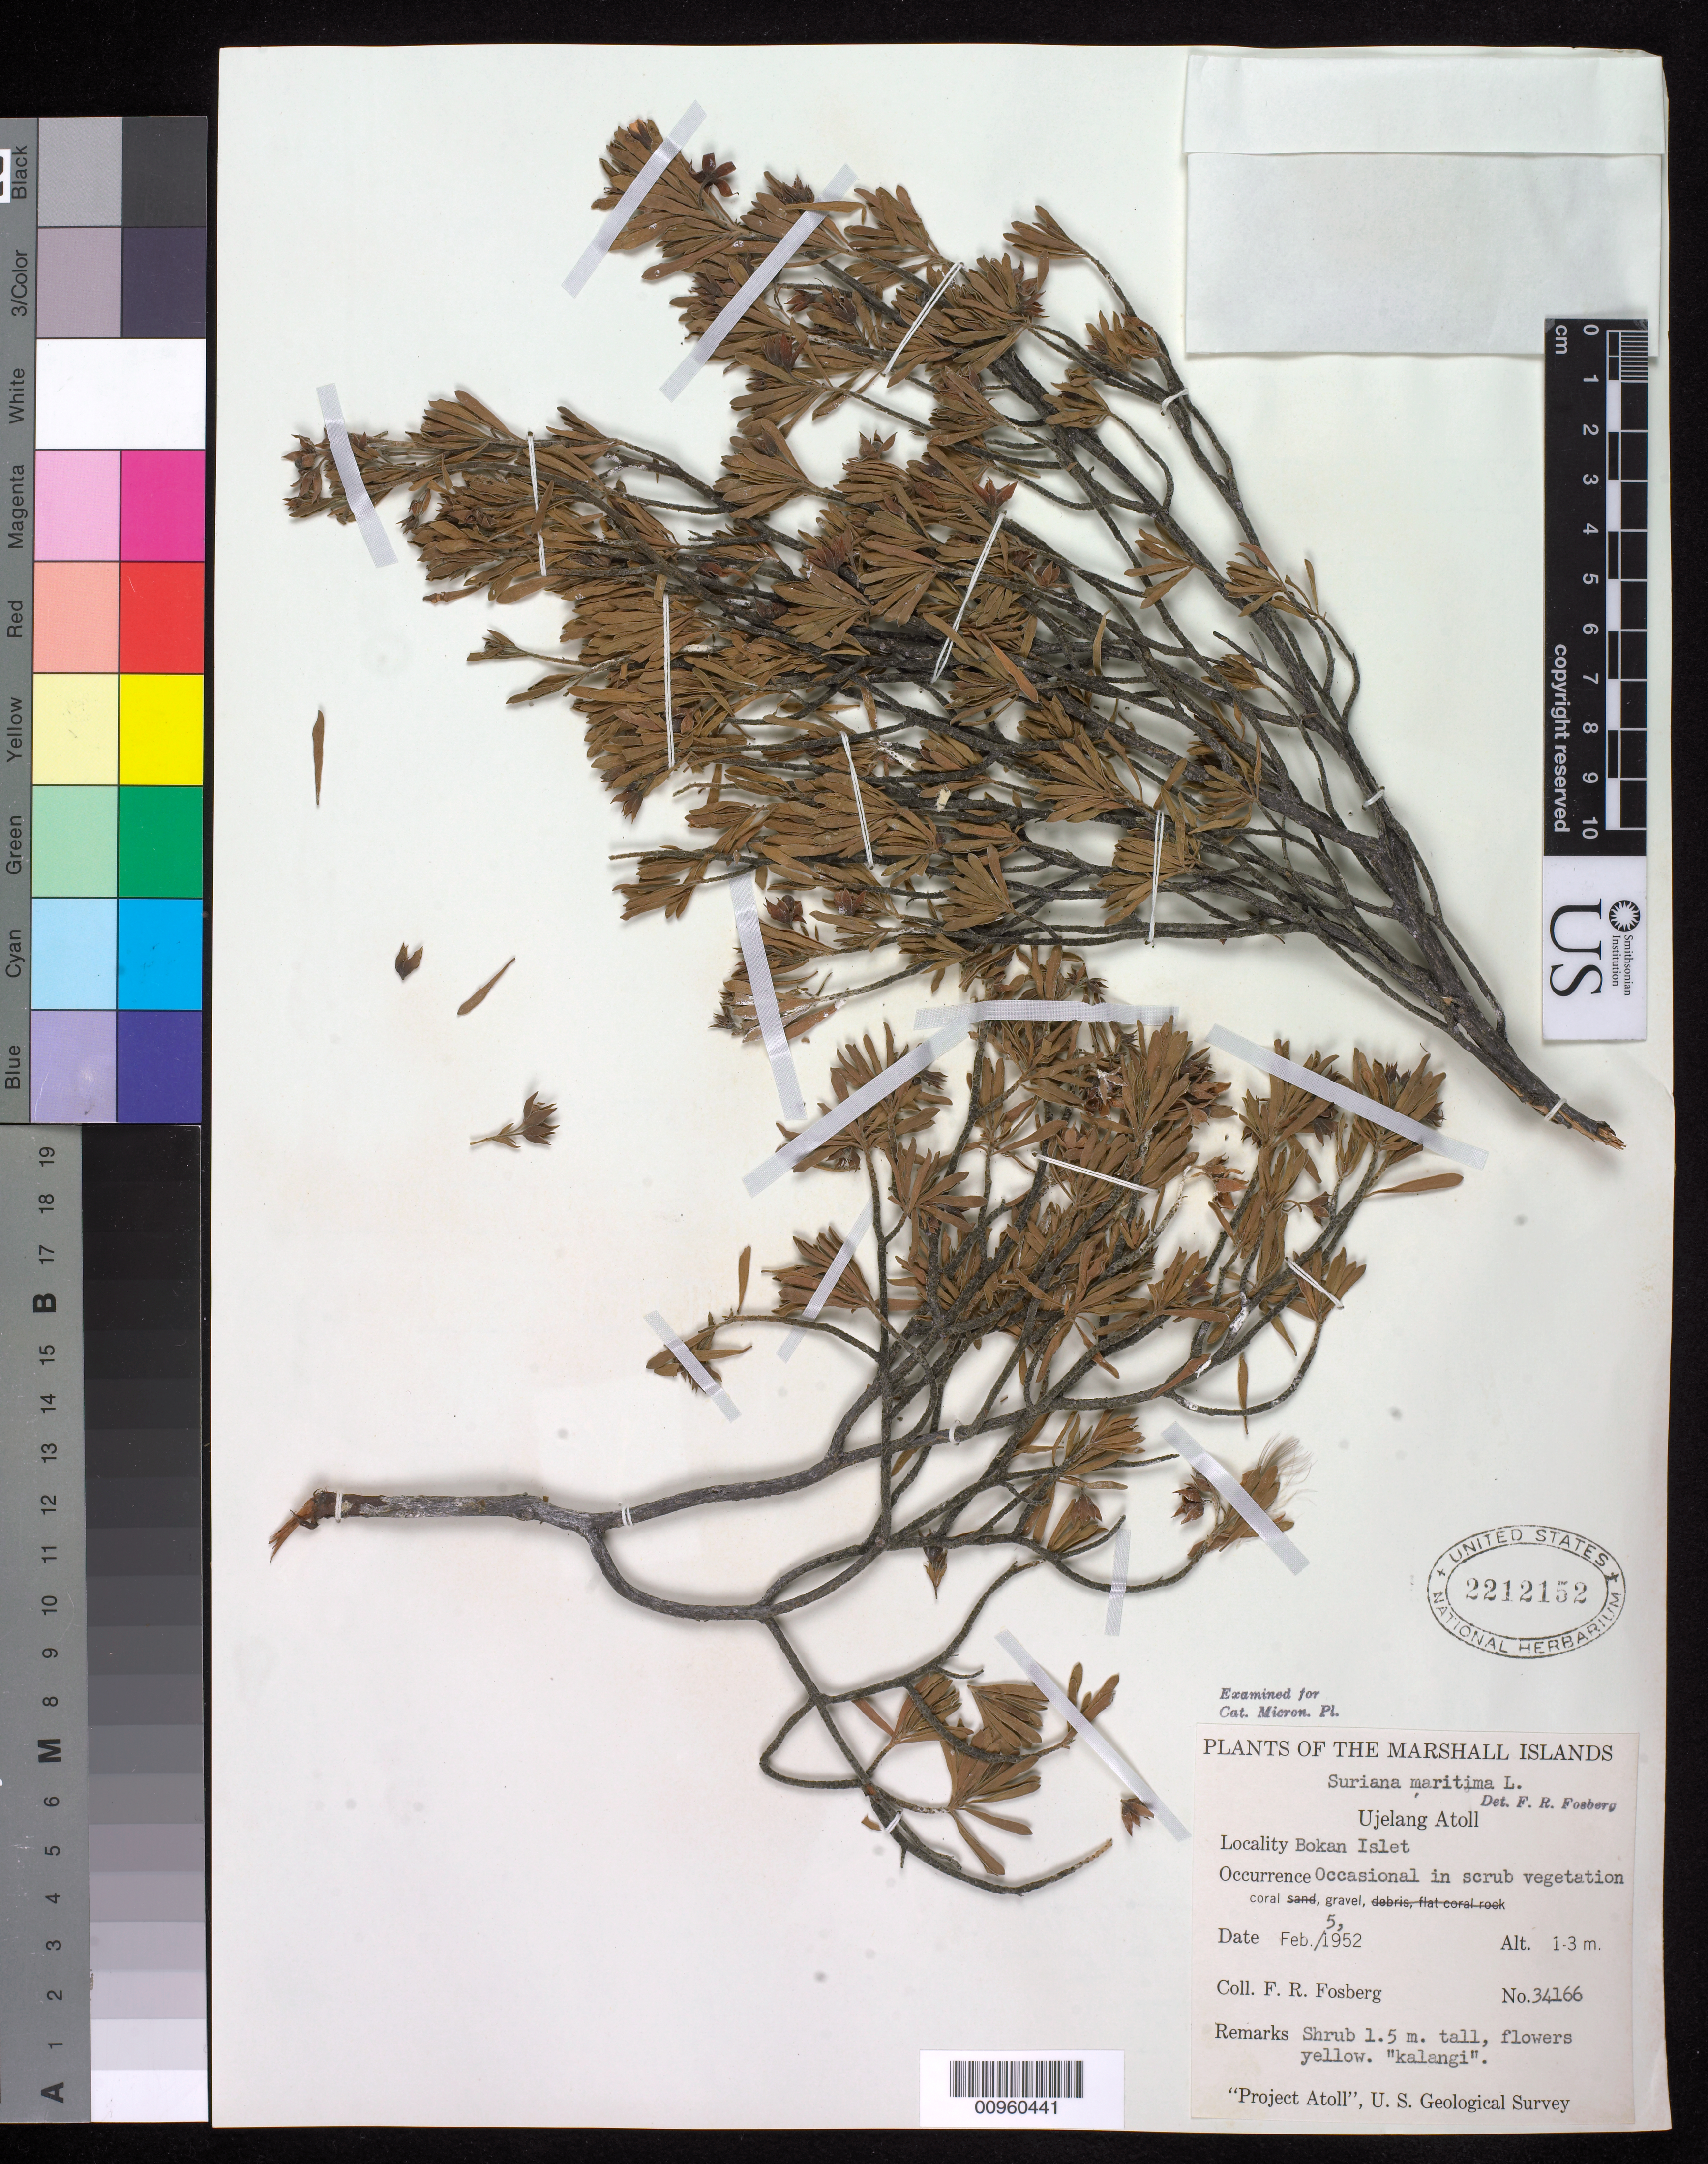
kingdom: Plantae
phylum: Tracheophyta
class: Magnoliopsida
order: Fabales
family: Surianaceae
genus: Suriana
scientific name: Suriana maritima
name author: L.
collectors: F. R. Fosberg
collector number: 34166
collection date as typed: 05 Feb 1952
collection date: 1952-02-05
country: Marshall Islands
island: Ujelang Atoll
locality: Bokan Islet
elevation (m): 1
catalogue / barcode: US 2212152